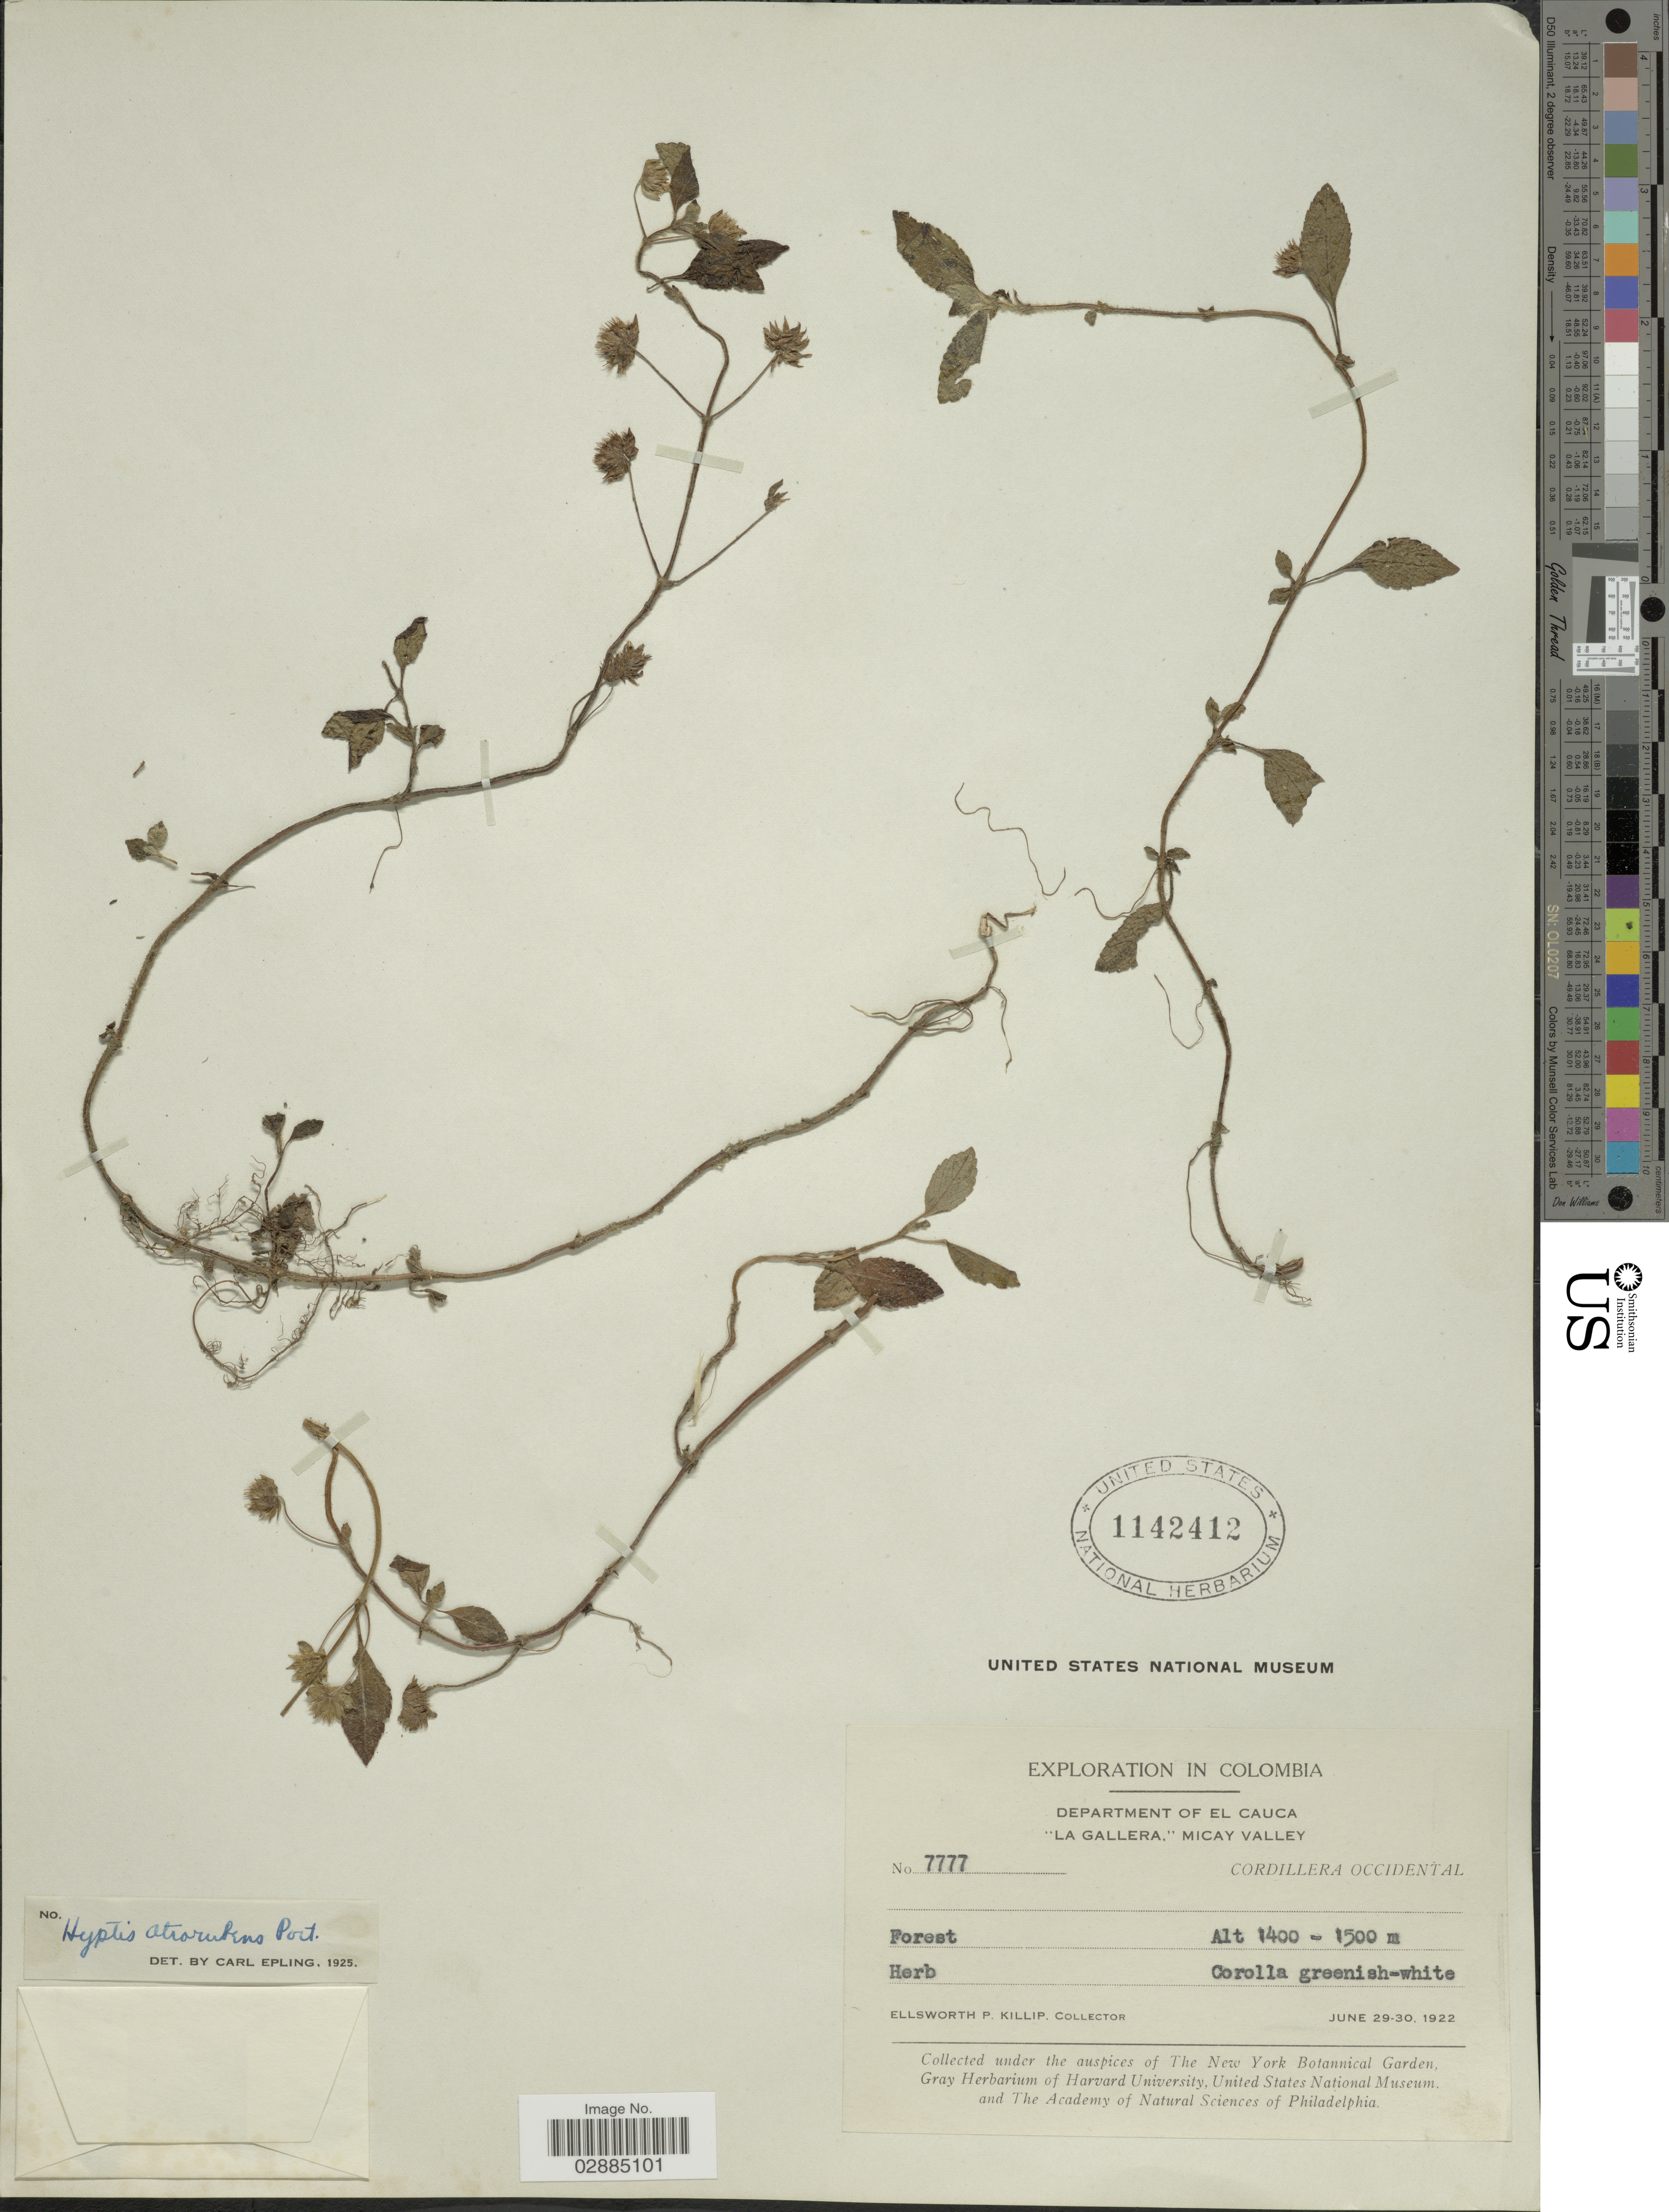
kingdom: Plantae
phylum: Tracheophyta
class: Magnoliopsida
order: Lamiales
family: Lamiaceae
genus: Hyptis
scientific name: Hyptis atrorubens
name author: Poit.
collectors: E. P. Killip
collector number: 7777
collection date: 1922-06-29/1922-06-30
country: Colombia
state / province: Cauca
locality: Department of El Valle, "La Gallera", Micay Valley, Cordillera Occidental.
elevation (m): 1400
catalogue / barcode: US 1142412